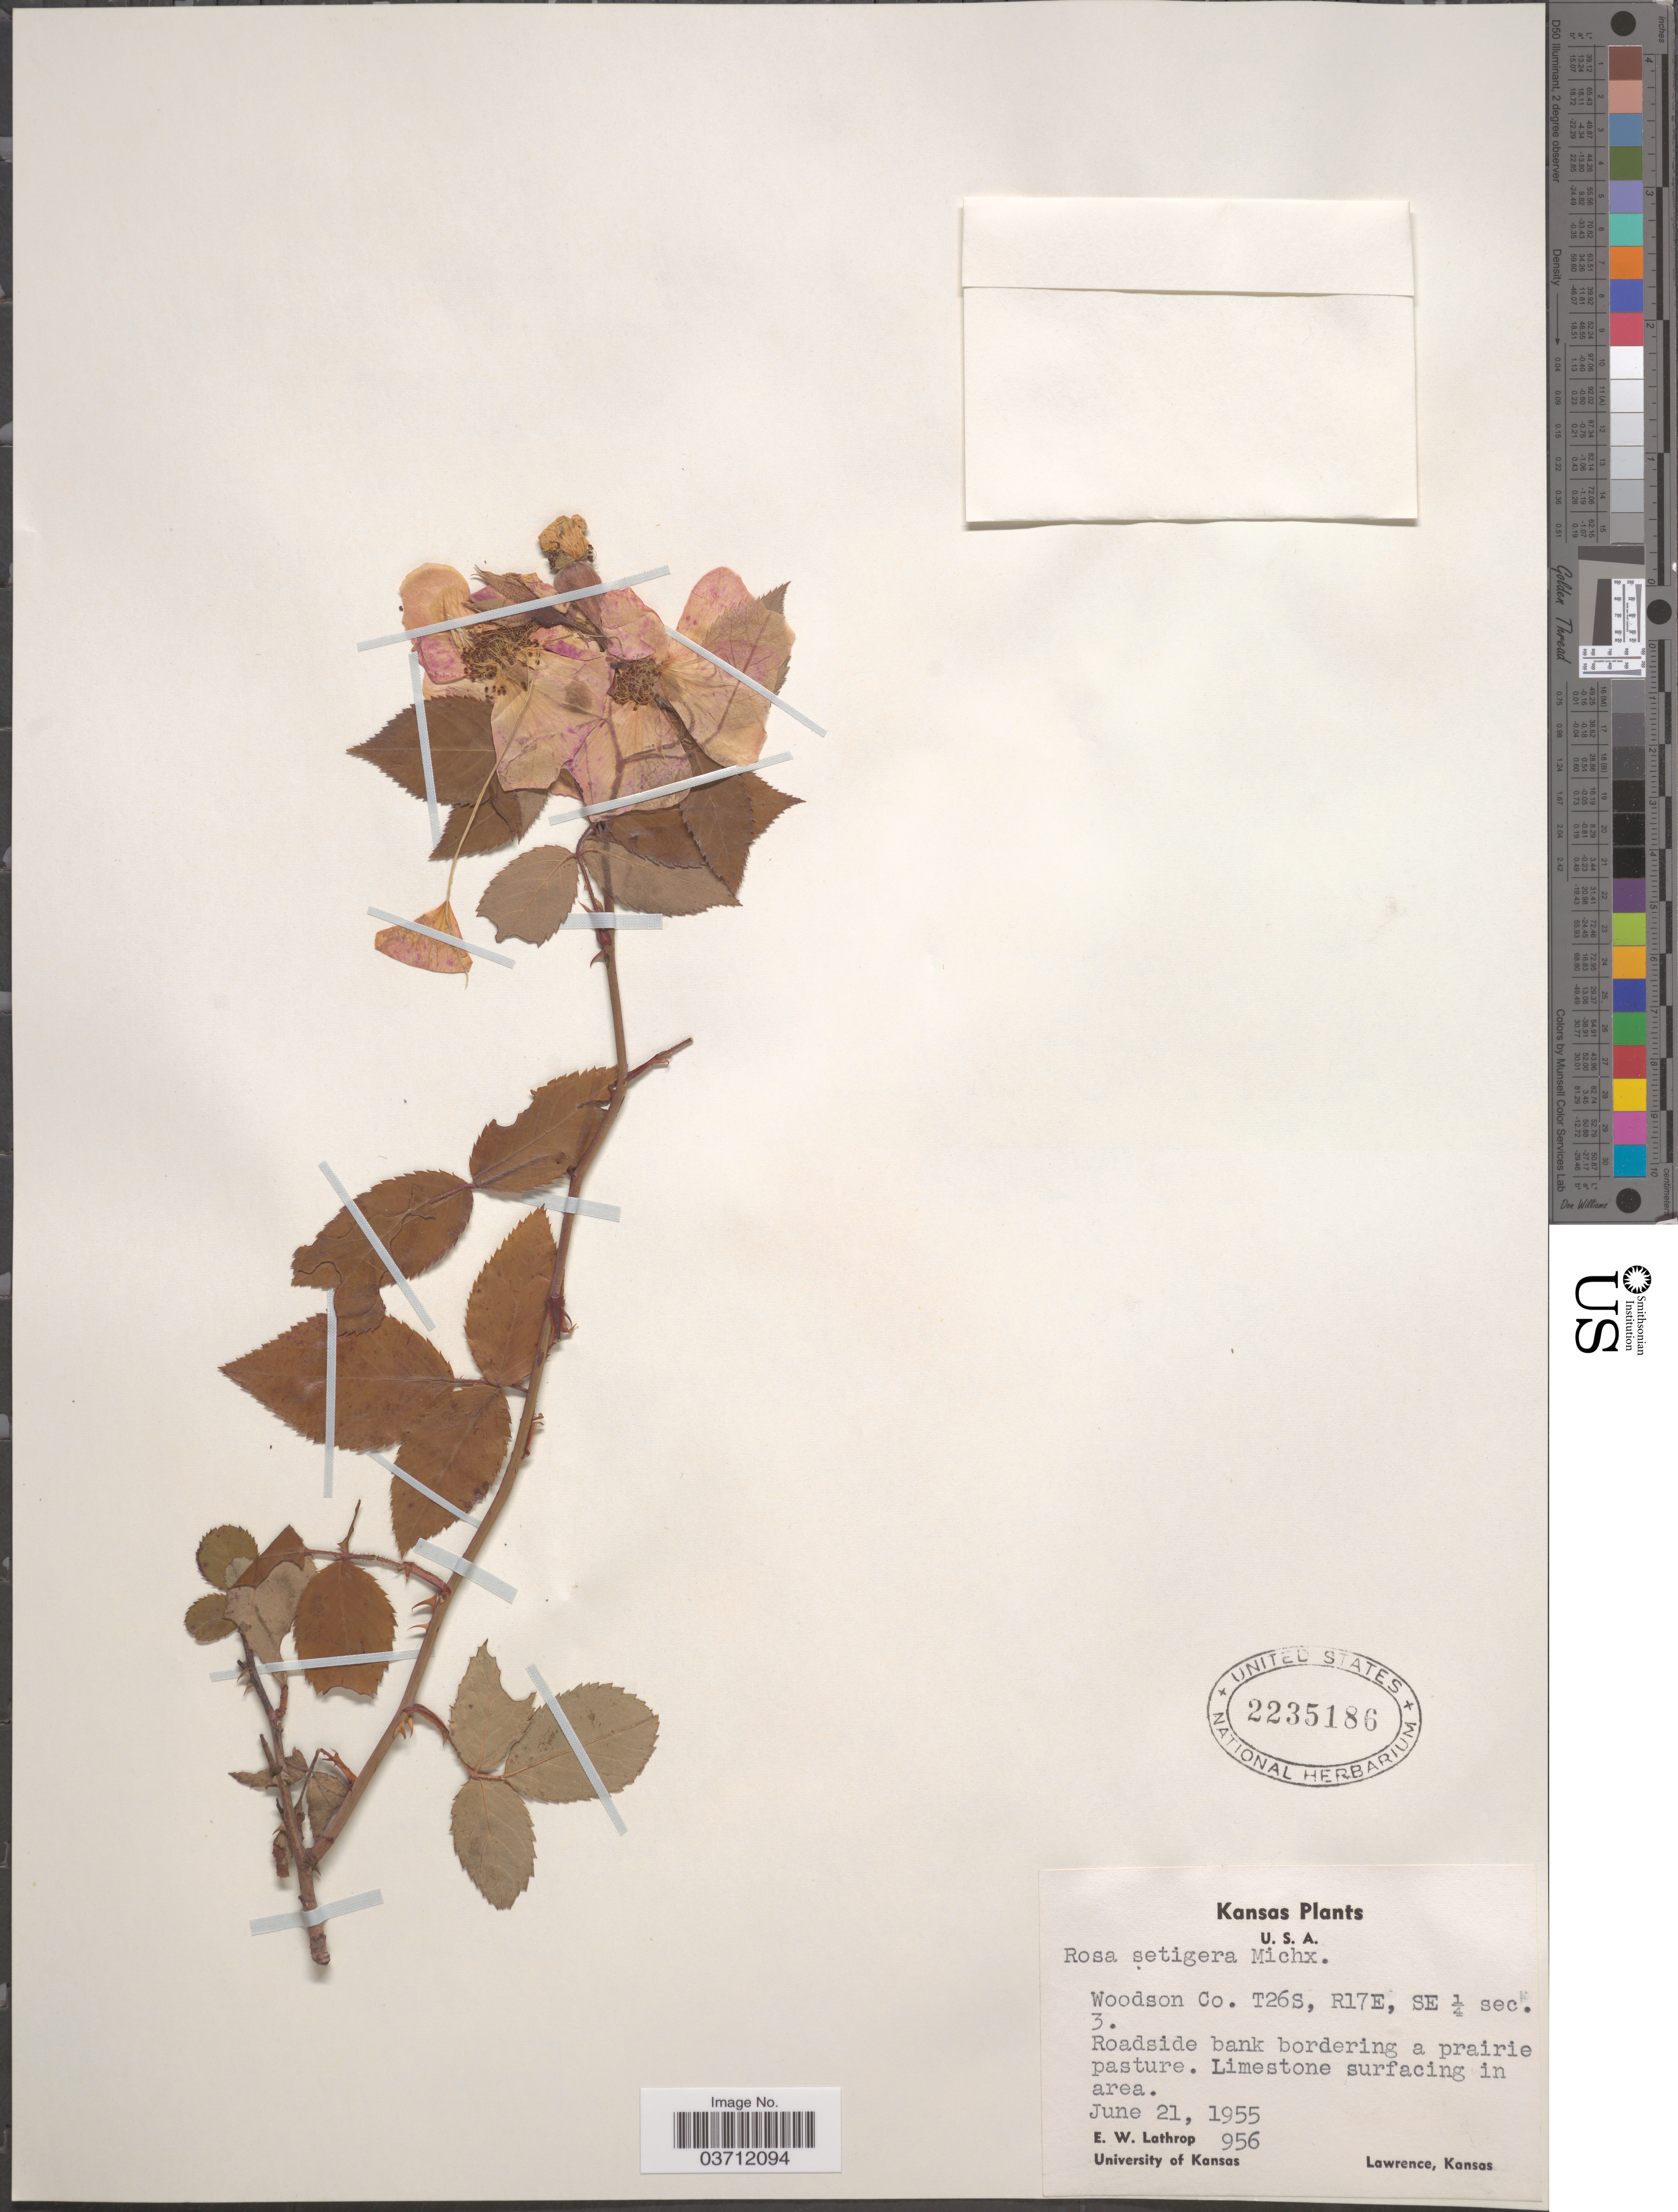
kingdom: Plantae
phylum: Tracheophyta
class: Magnoliopsida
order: Rosales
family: Rosaceae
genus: Rosa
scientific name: Rosa setigera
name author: Michx.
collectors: E. W. Lathrop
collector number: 956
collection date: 1955-06-21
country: United States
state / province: Kansas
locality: Woodson Co. T26S. R17E. SE ¼ sec. 3. Roadside bank bordering a prairie pasture.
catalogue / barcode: US 2235186